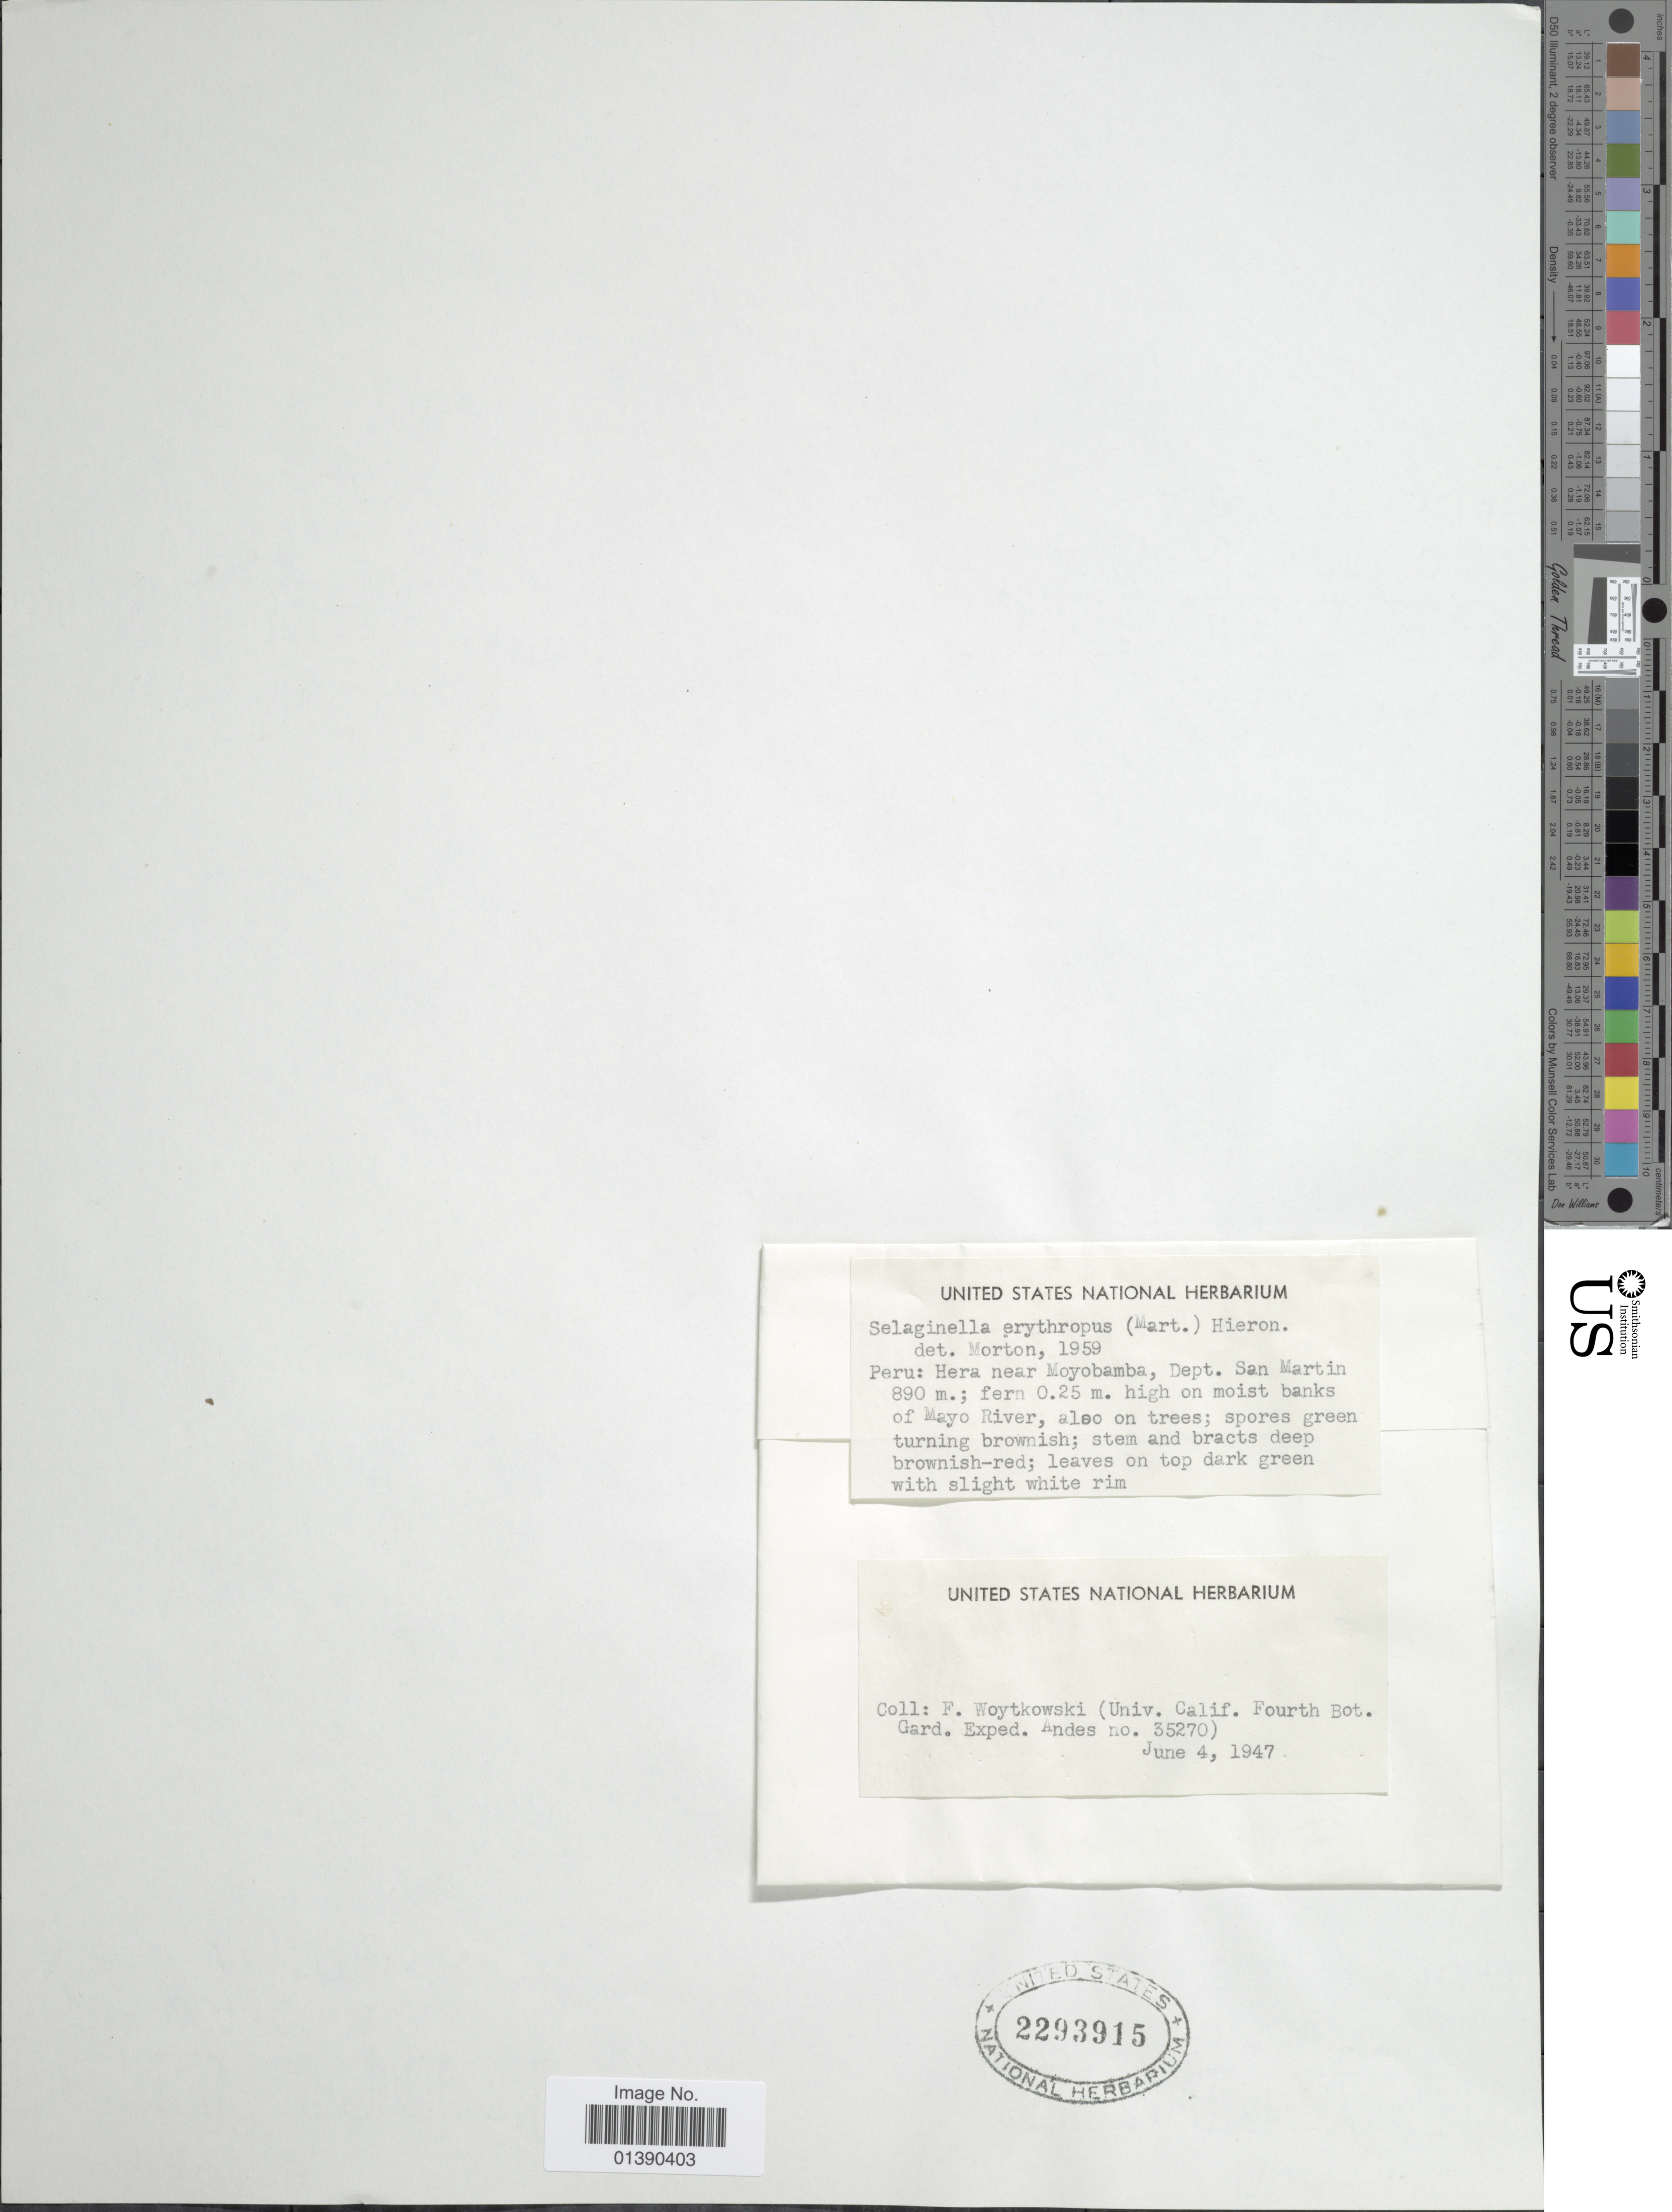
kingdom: Plantae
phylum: Tracheophyta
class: Lycopodiopsida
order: Selaginellales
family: Selaginellaceae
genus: Selaginella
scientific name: Selaginella erythropus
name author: (Mart.) Hieron.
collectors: F. Woytkowski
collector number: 35270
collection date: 1947-06-04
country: Peru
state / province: San Martín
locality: Hera near Moyobamba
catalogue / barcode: US 2293915